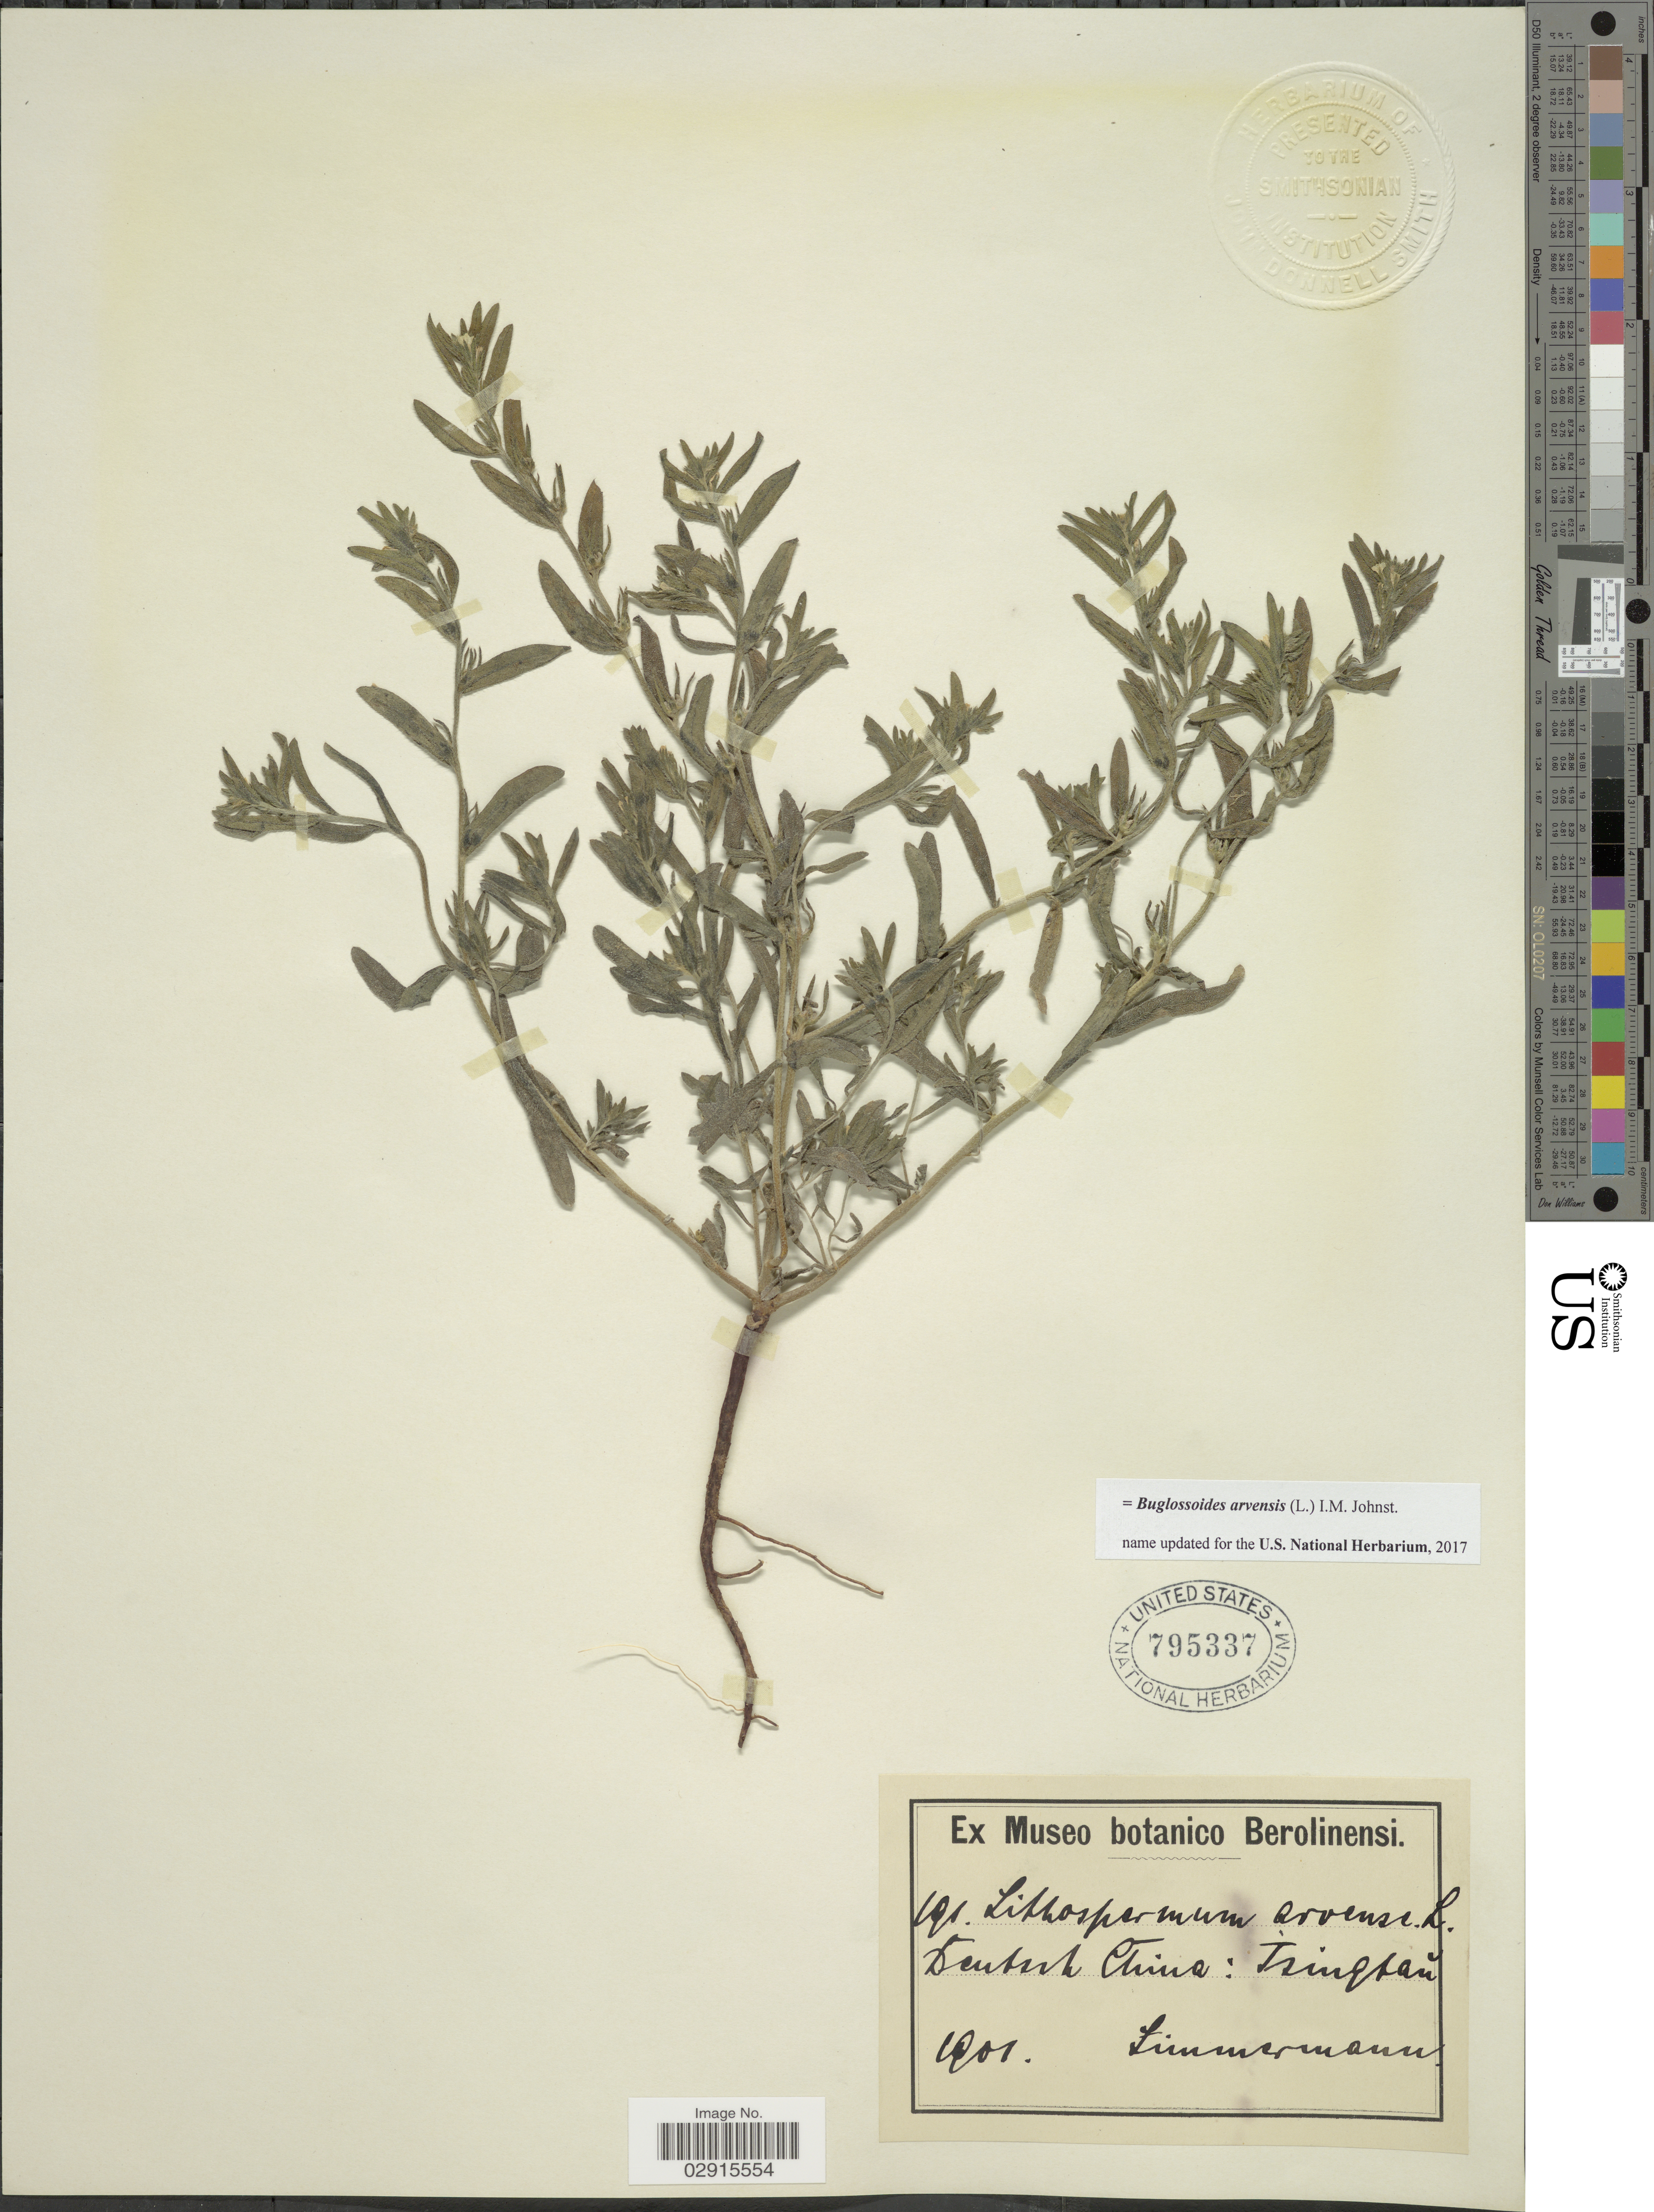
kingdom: Plantae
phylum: Tracheophyta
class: Magnoliopsida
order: Boraginales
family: Boraginaceae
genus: Buglossoides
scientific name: Buglossoides arvensis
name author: (L.) I.M. Johnst.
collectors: -. Zimmermann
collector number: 191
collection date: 1901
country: China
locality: Deutsch China: Tsingtan.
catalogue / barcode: US 795337